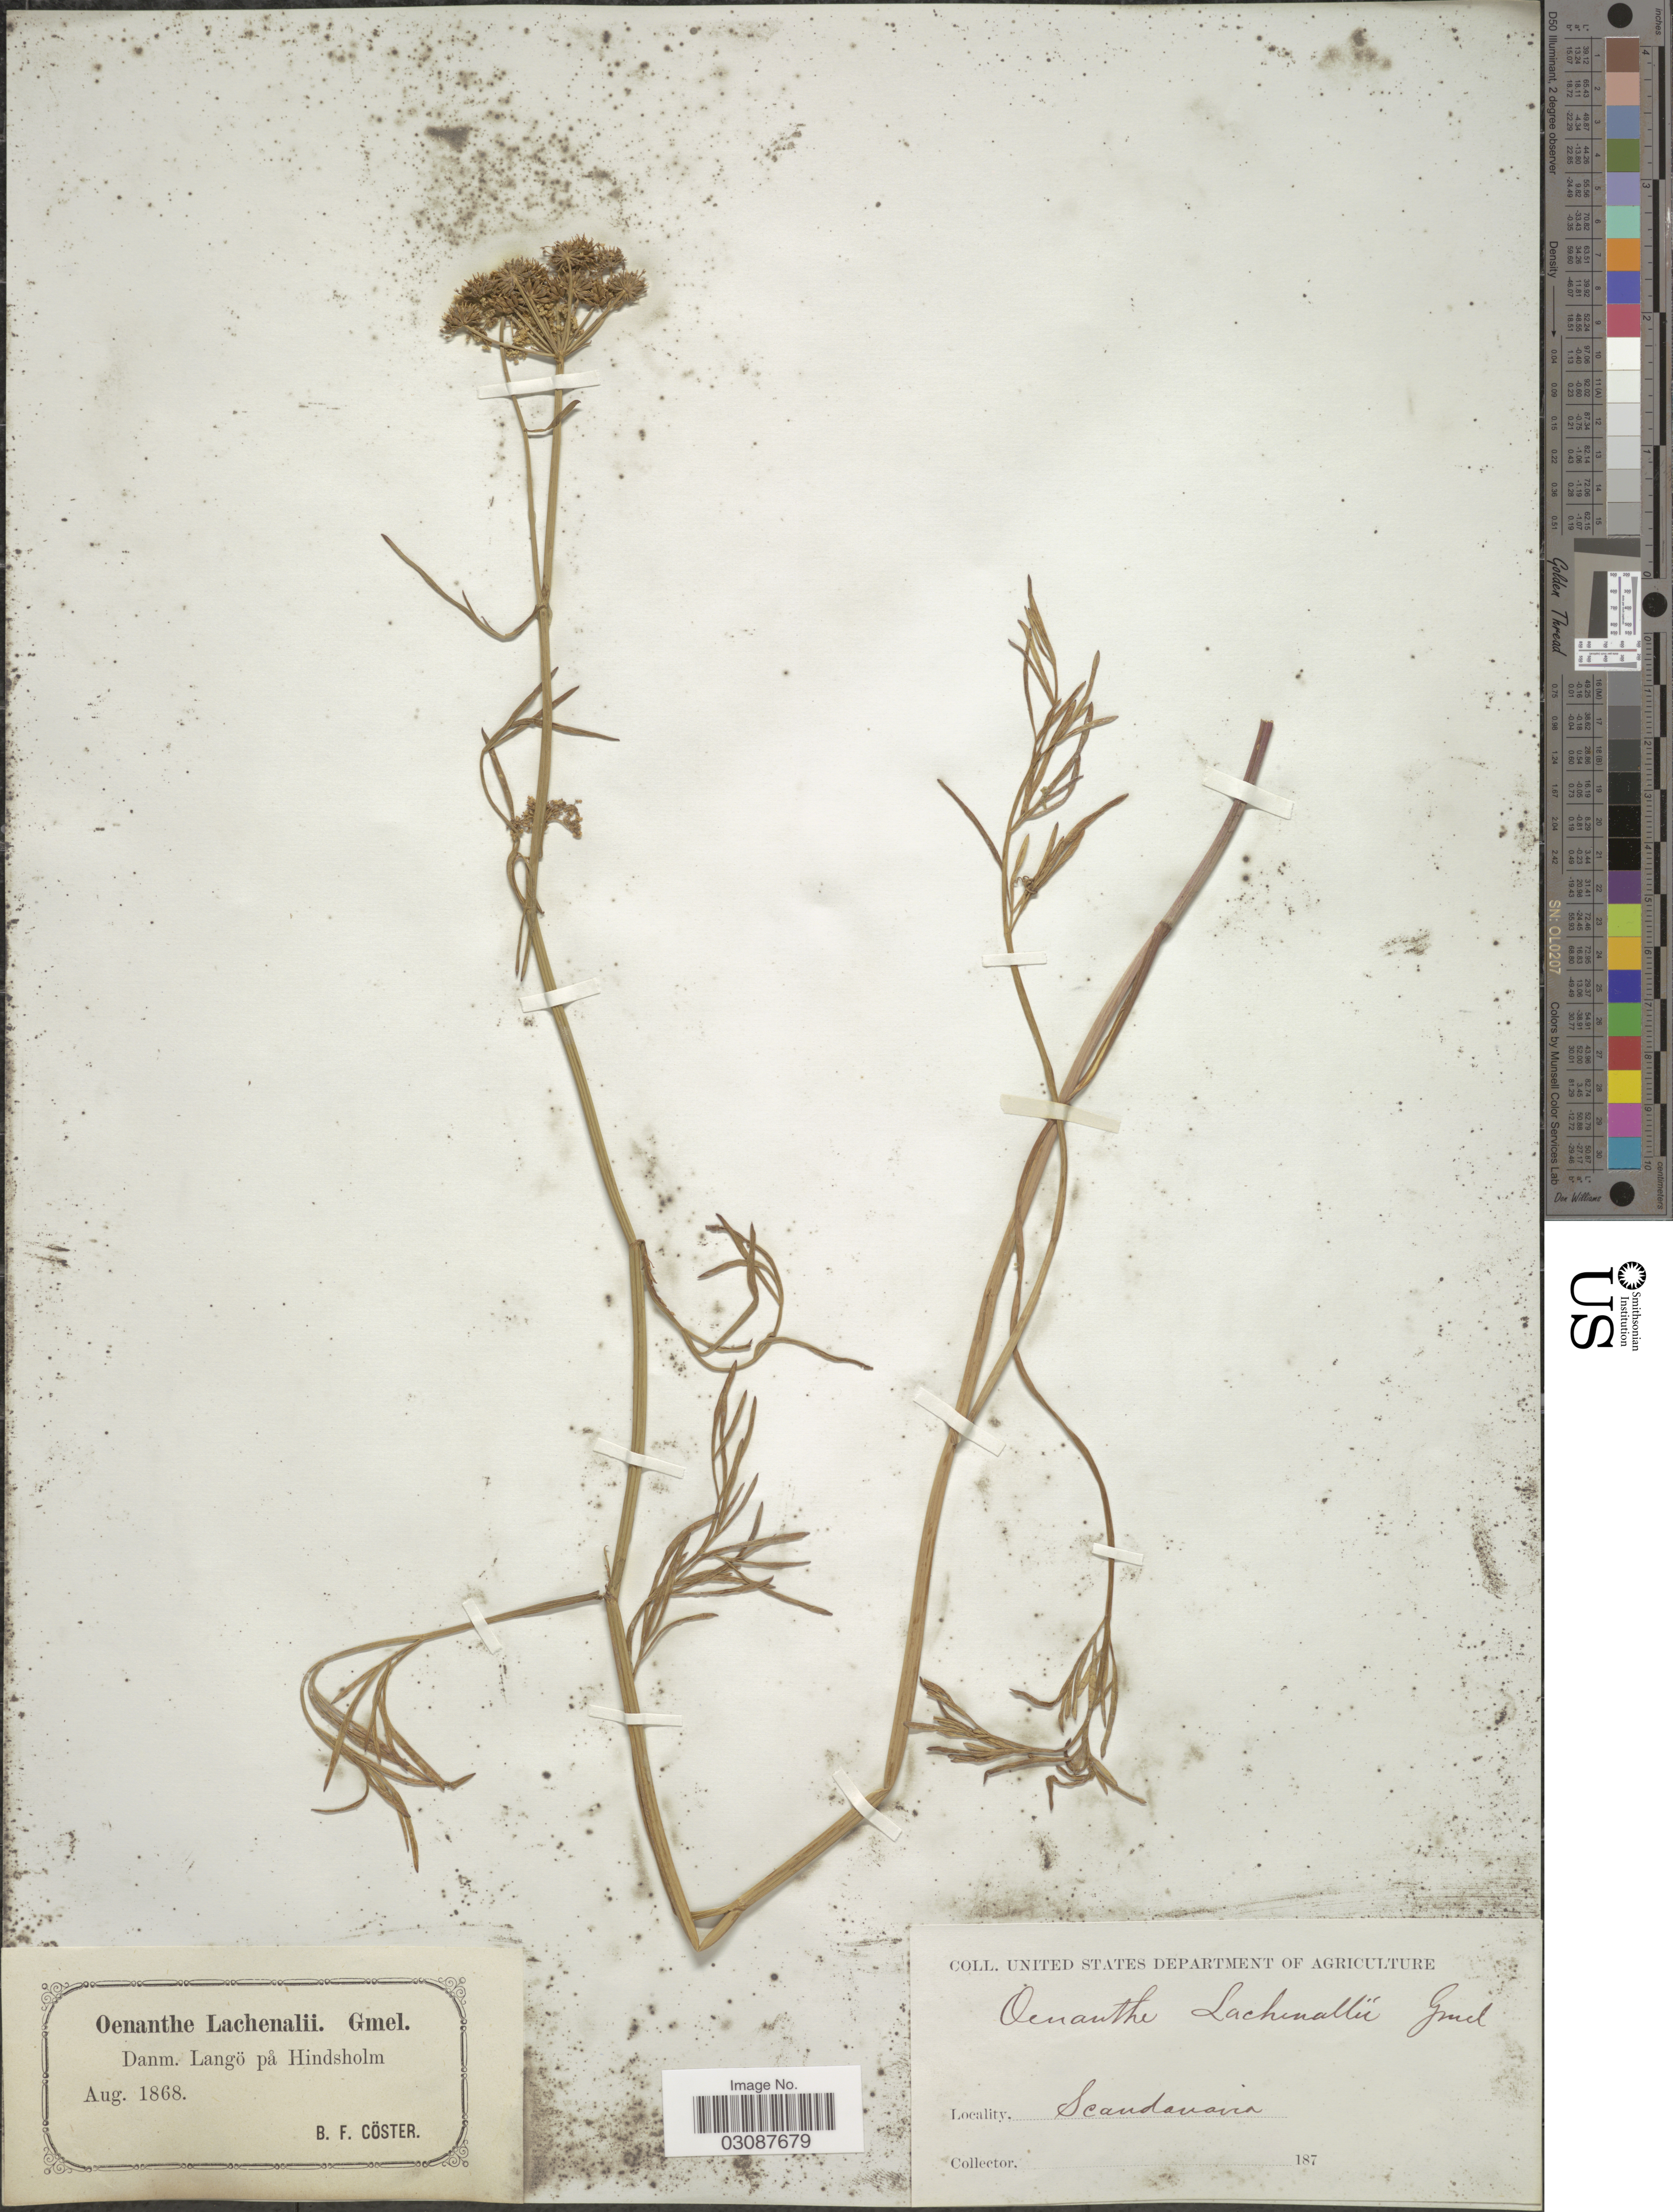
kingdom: Plantae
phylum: Tracheophyta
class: Magnoliopsida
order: Apiales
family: Apiaceae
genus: Oenanthe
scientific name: Oenanthe lachenalii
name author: C.C. Gmel.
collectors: B. Cöster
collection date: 1868-08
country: Denmark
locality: Danm., Langö på Hindsholm, Scandanavia.